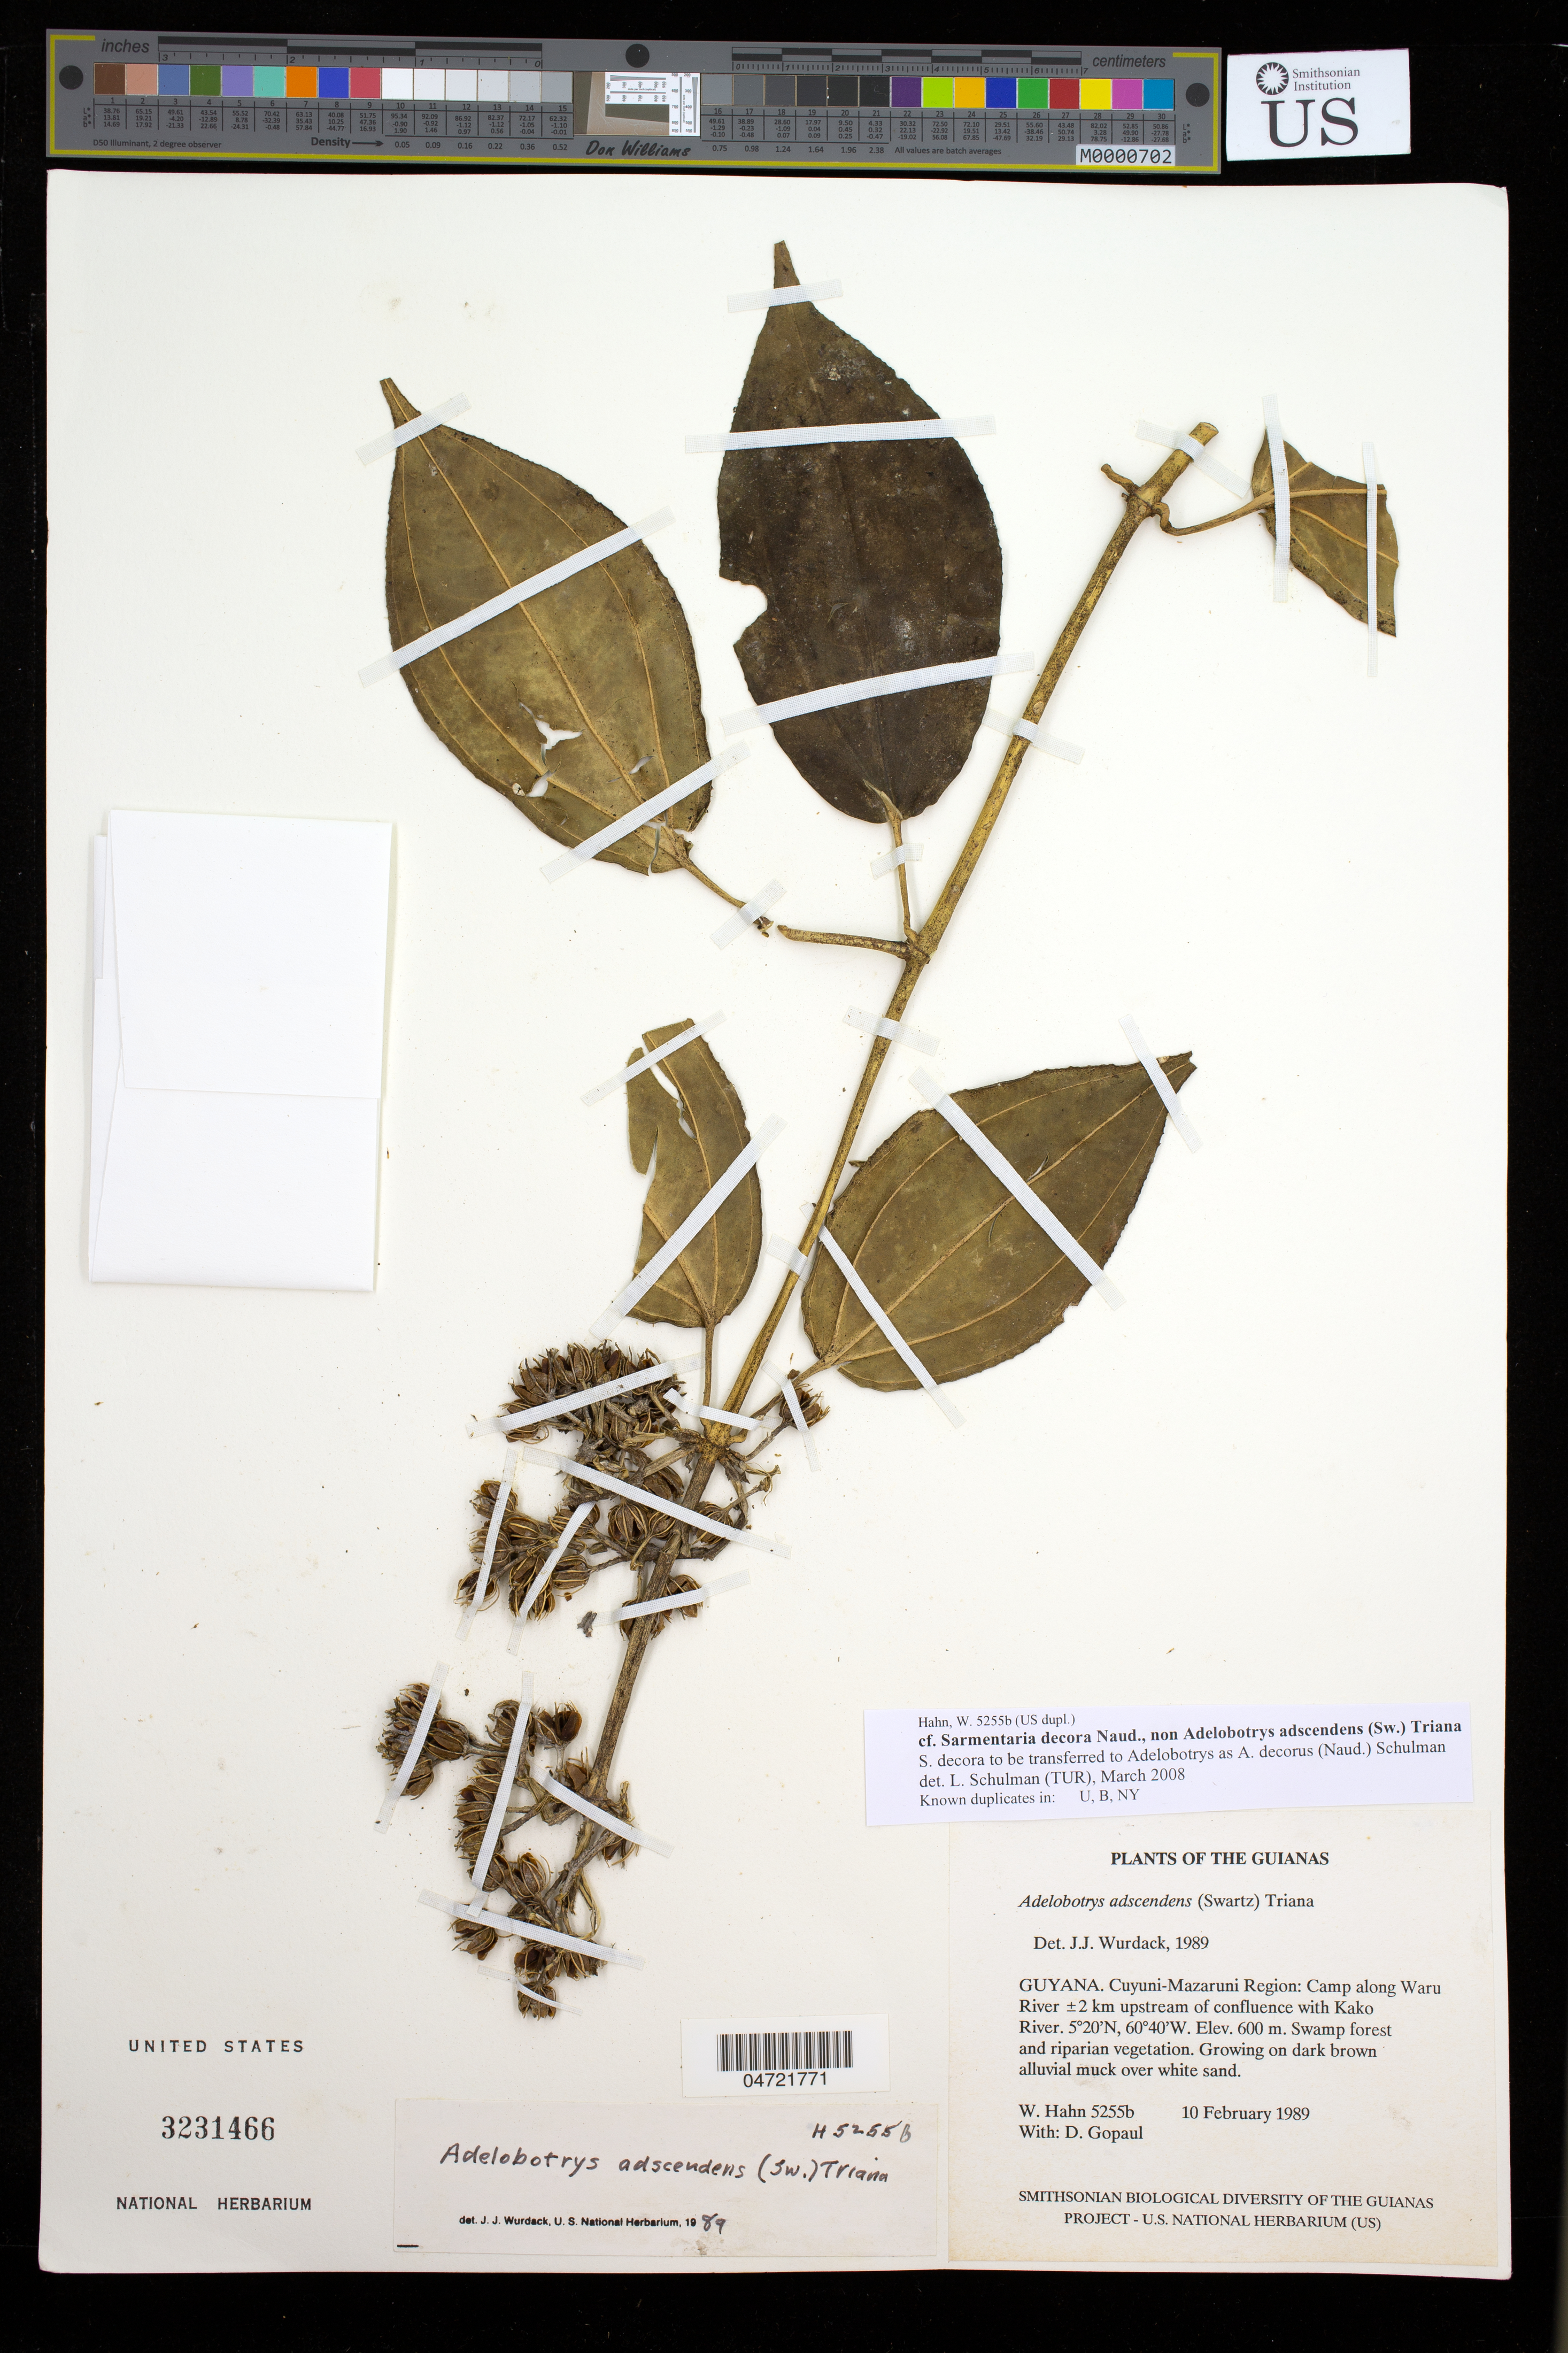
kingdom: Plantae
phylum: Tracheophyta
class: Magnoliopsida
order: Myrtales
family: Melastomataceae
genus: Adelobotrys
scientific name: Adelobotrys adscendens x Sarmentaria decora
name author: (Sw.) Triana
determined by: Schulman, Leif, (TUR), University of Turku (FINLAND)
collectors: W. Hahn & D. Gopaul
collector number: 5255b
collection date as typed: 10 Feb 1989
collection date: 1989-02-10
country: Guyana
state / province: Cuyuni-Mazaruni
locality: Camp along Waru River +/- 2 km upstream of confluence with Kako River.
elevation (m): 600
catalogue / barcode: US 3231466